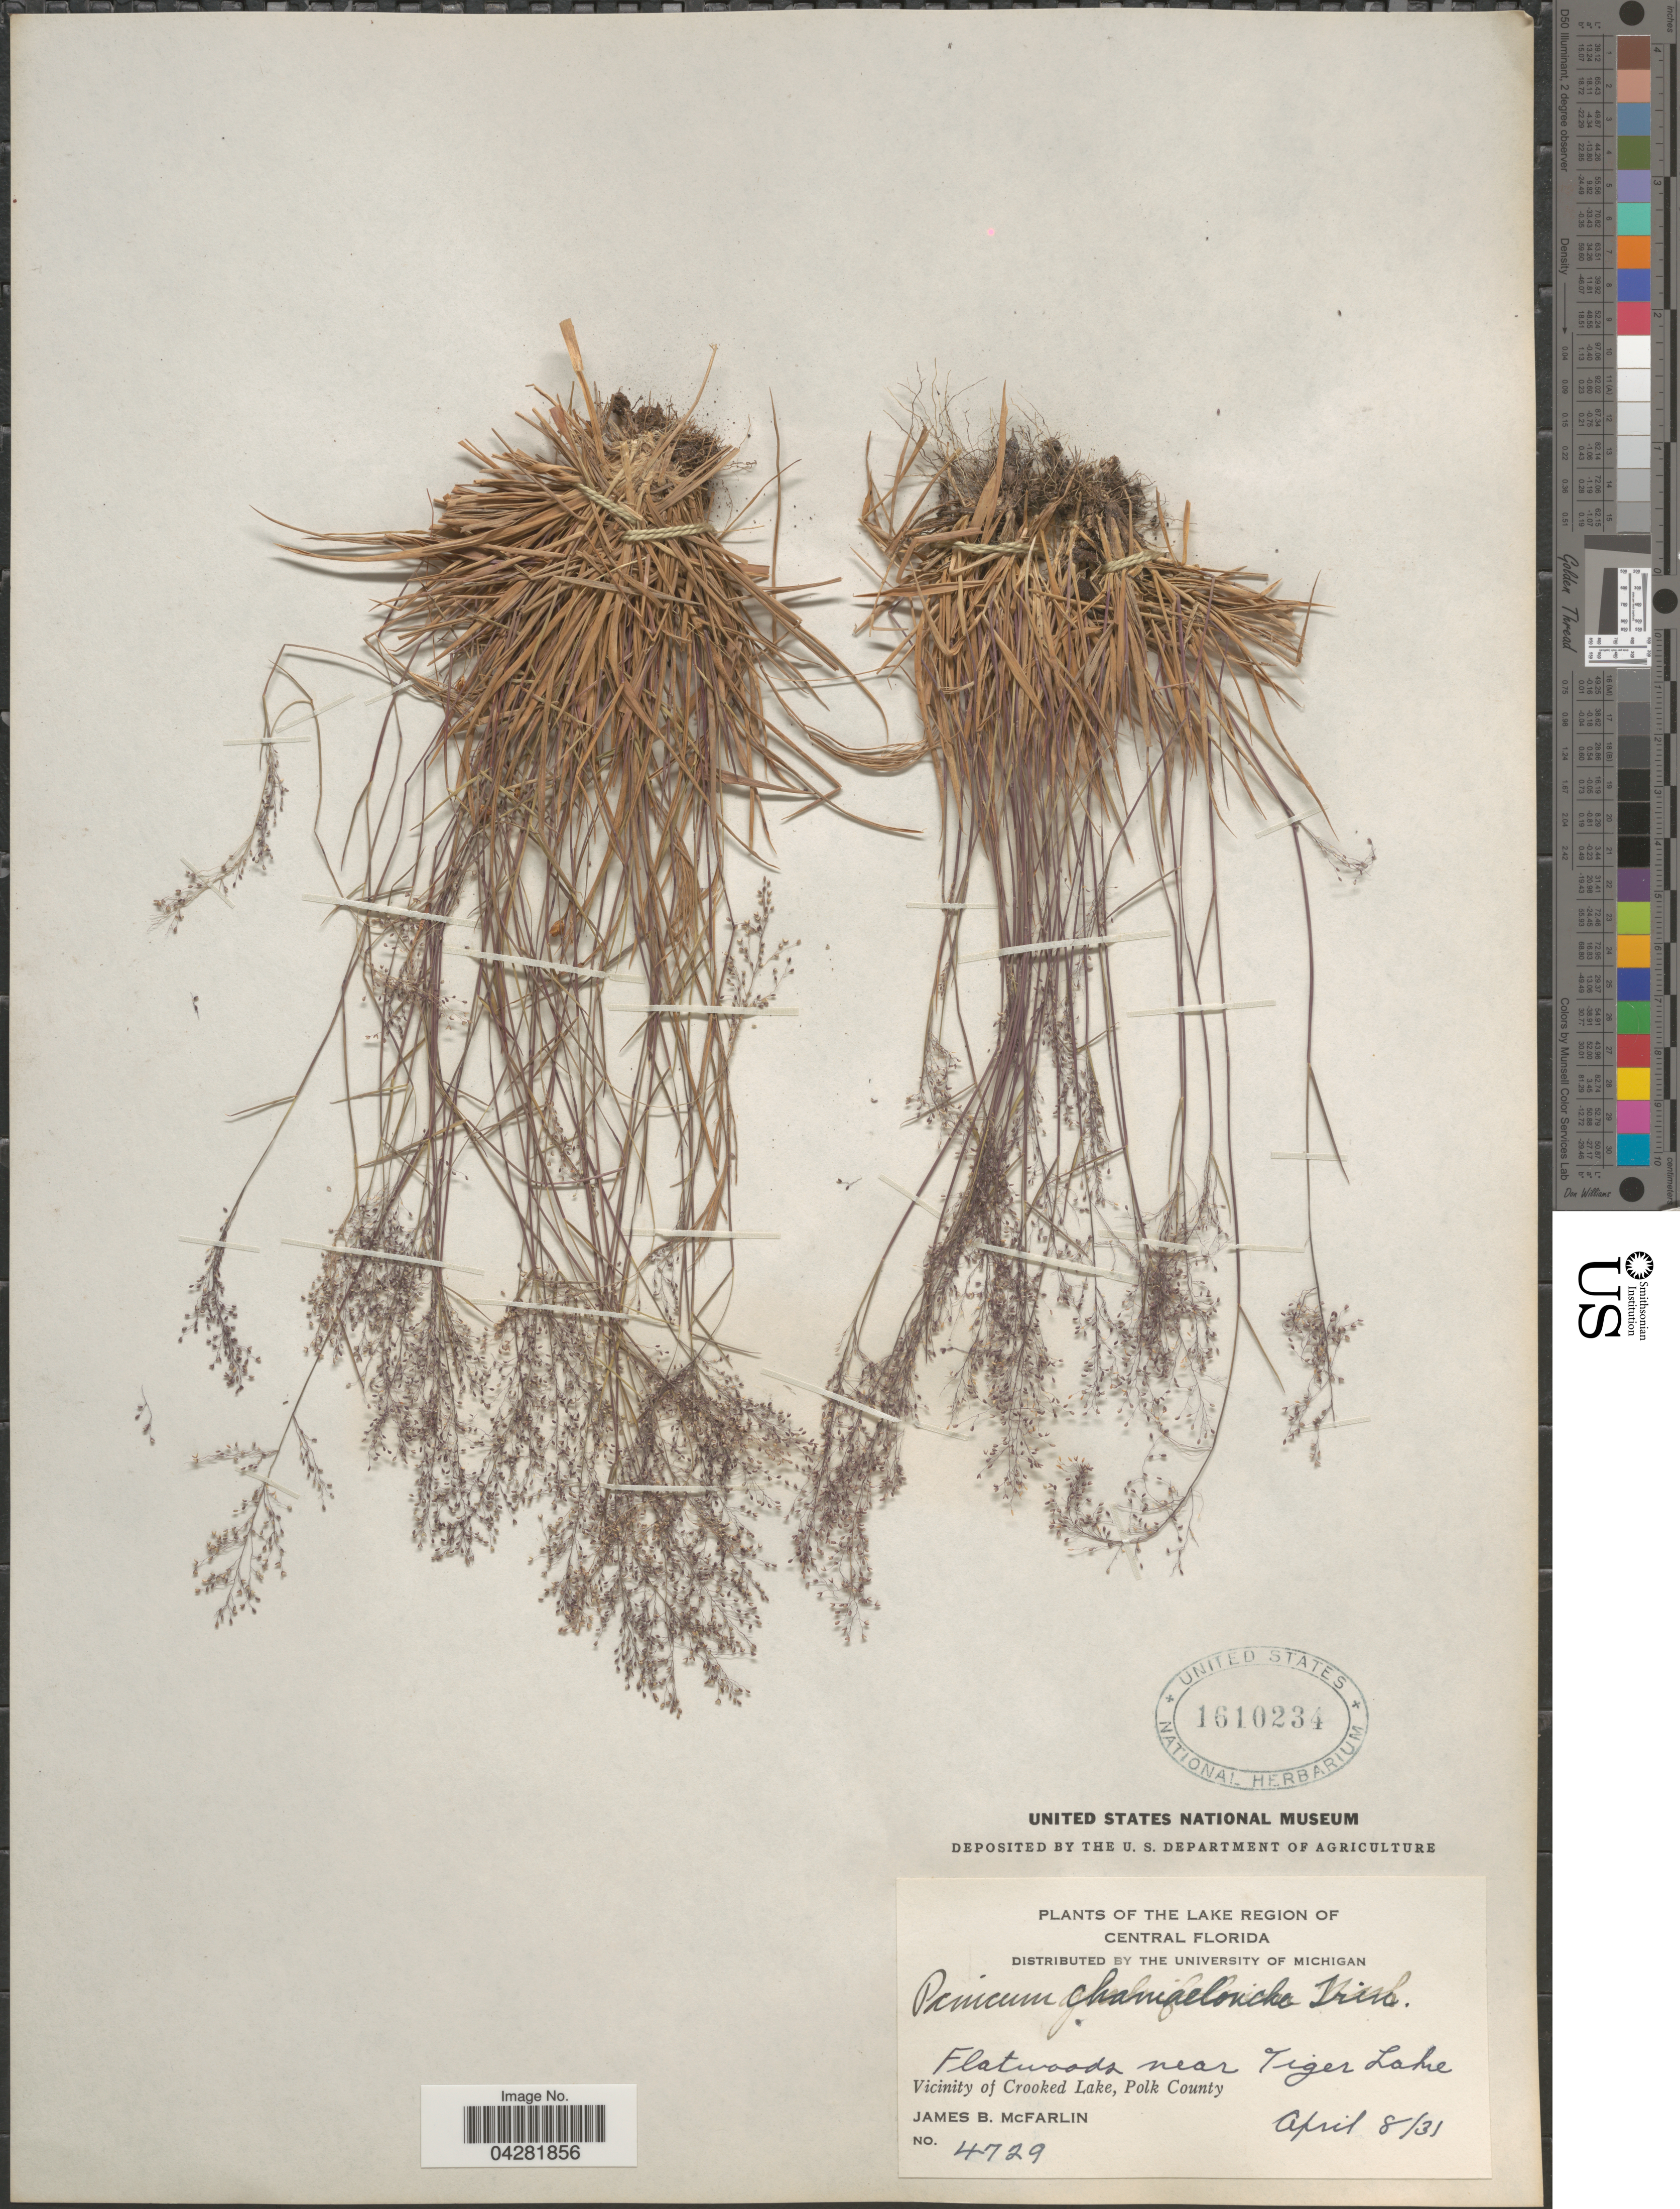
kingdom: Plantae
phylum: Tracheophyta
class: Liliopsida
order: Poales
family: Poaceae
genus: Dichanthelium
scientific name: Dichanthelium ensifolium var. ensifolium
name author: (Baldwin ex Elliot) Gould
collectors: J. McFarlin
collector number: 4729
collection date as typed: Transcribed d/m/y: 8/4/31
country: United States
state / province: Florida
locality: Lake Region of Central Florida. Flatwoods near Tiger Lake. Vicinity of Crooked Lake, Polk County.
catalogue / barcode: US 1610234